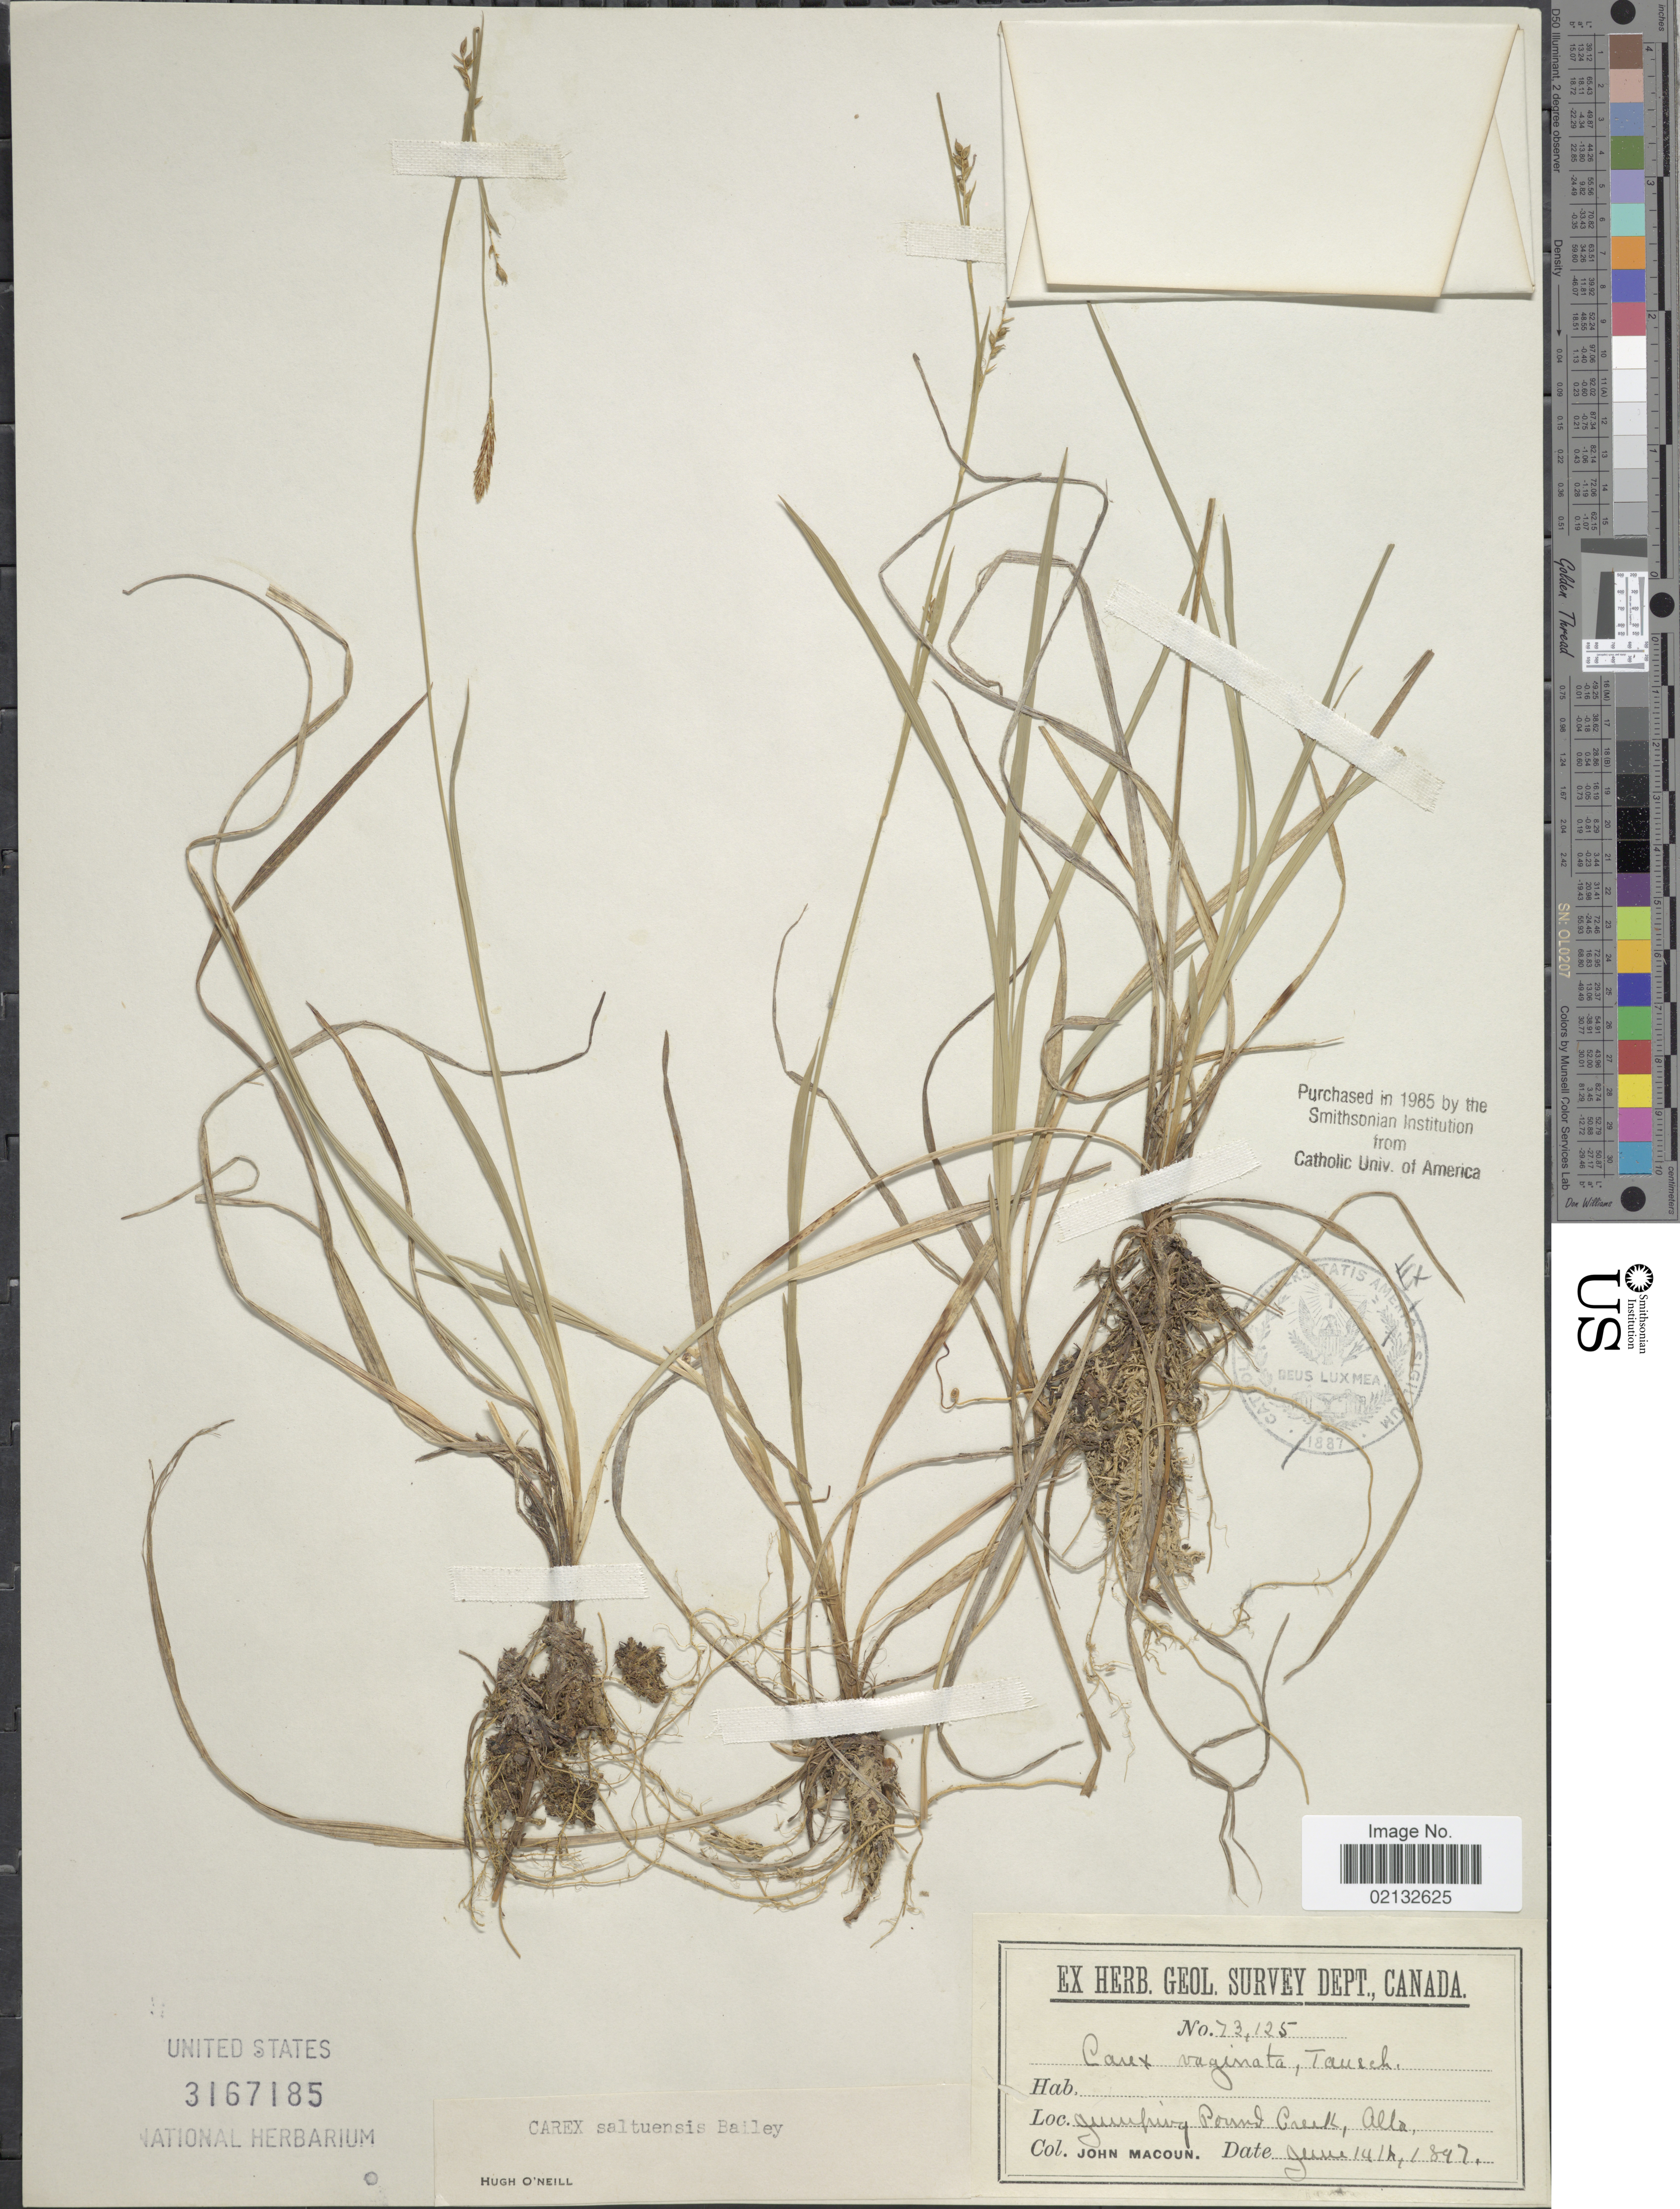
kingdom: Plantae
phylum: Tracheophyta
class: Liliopsida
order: Poales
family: Cyperaceae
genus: Carex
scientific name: Carex vaginata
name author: Tausch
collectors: J. Macoun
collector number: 73125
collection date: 1847-06-14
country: Canada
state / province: Alberta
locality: Jumping Pund Creek, Alta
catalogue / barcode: US 3167185